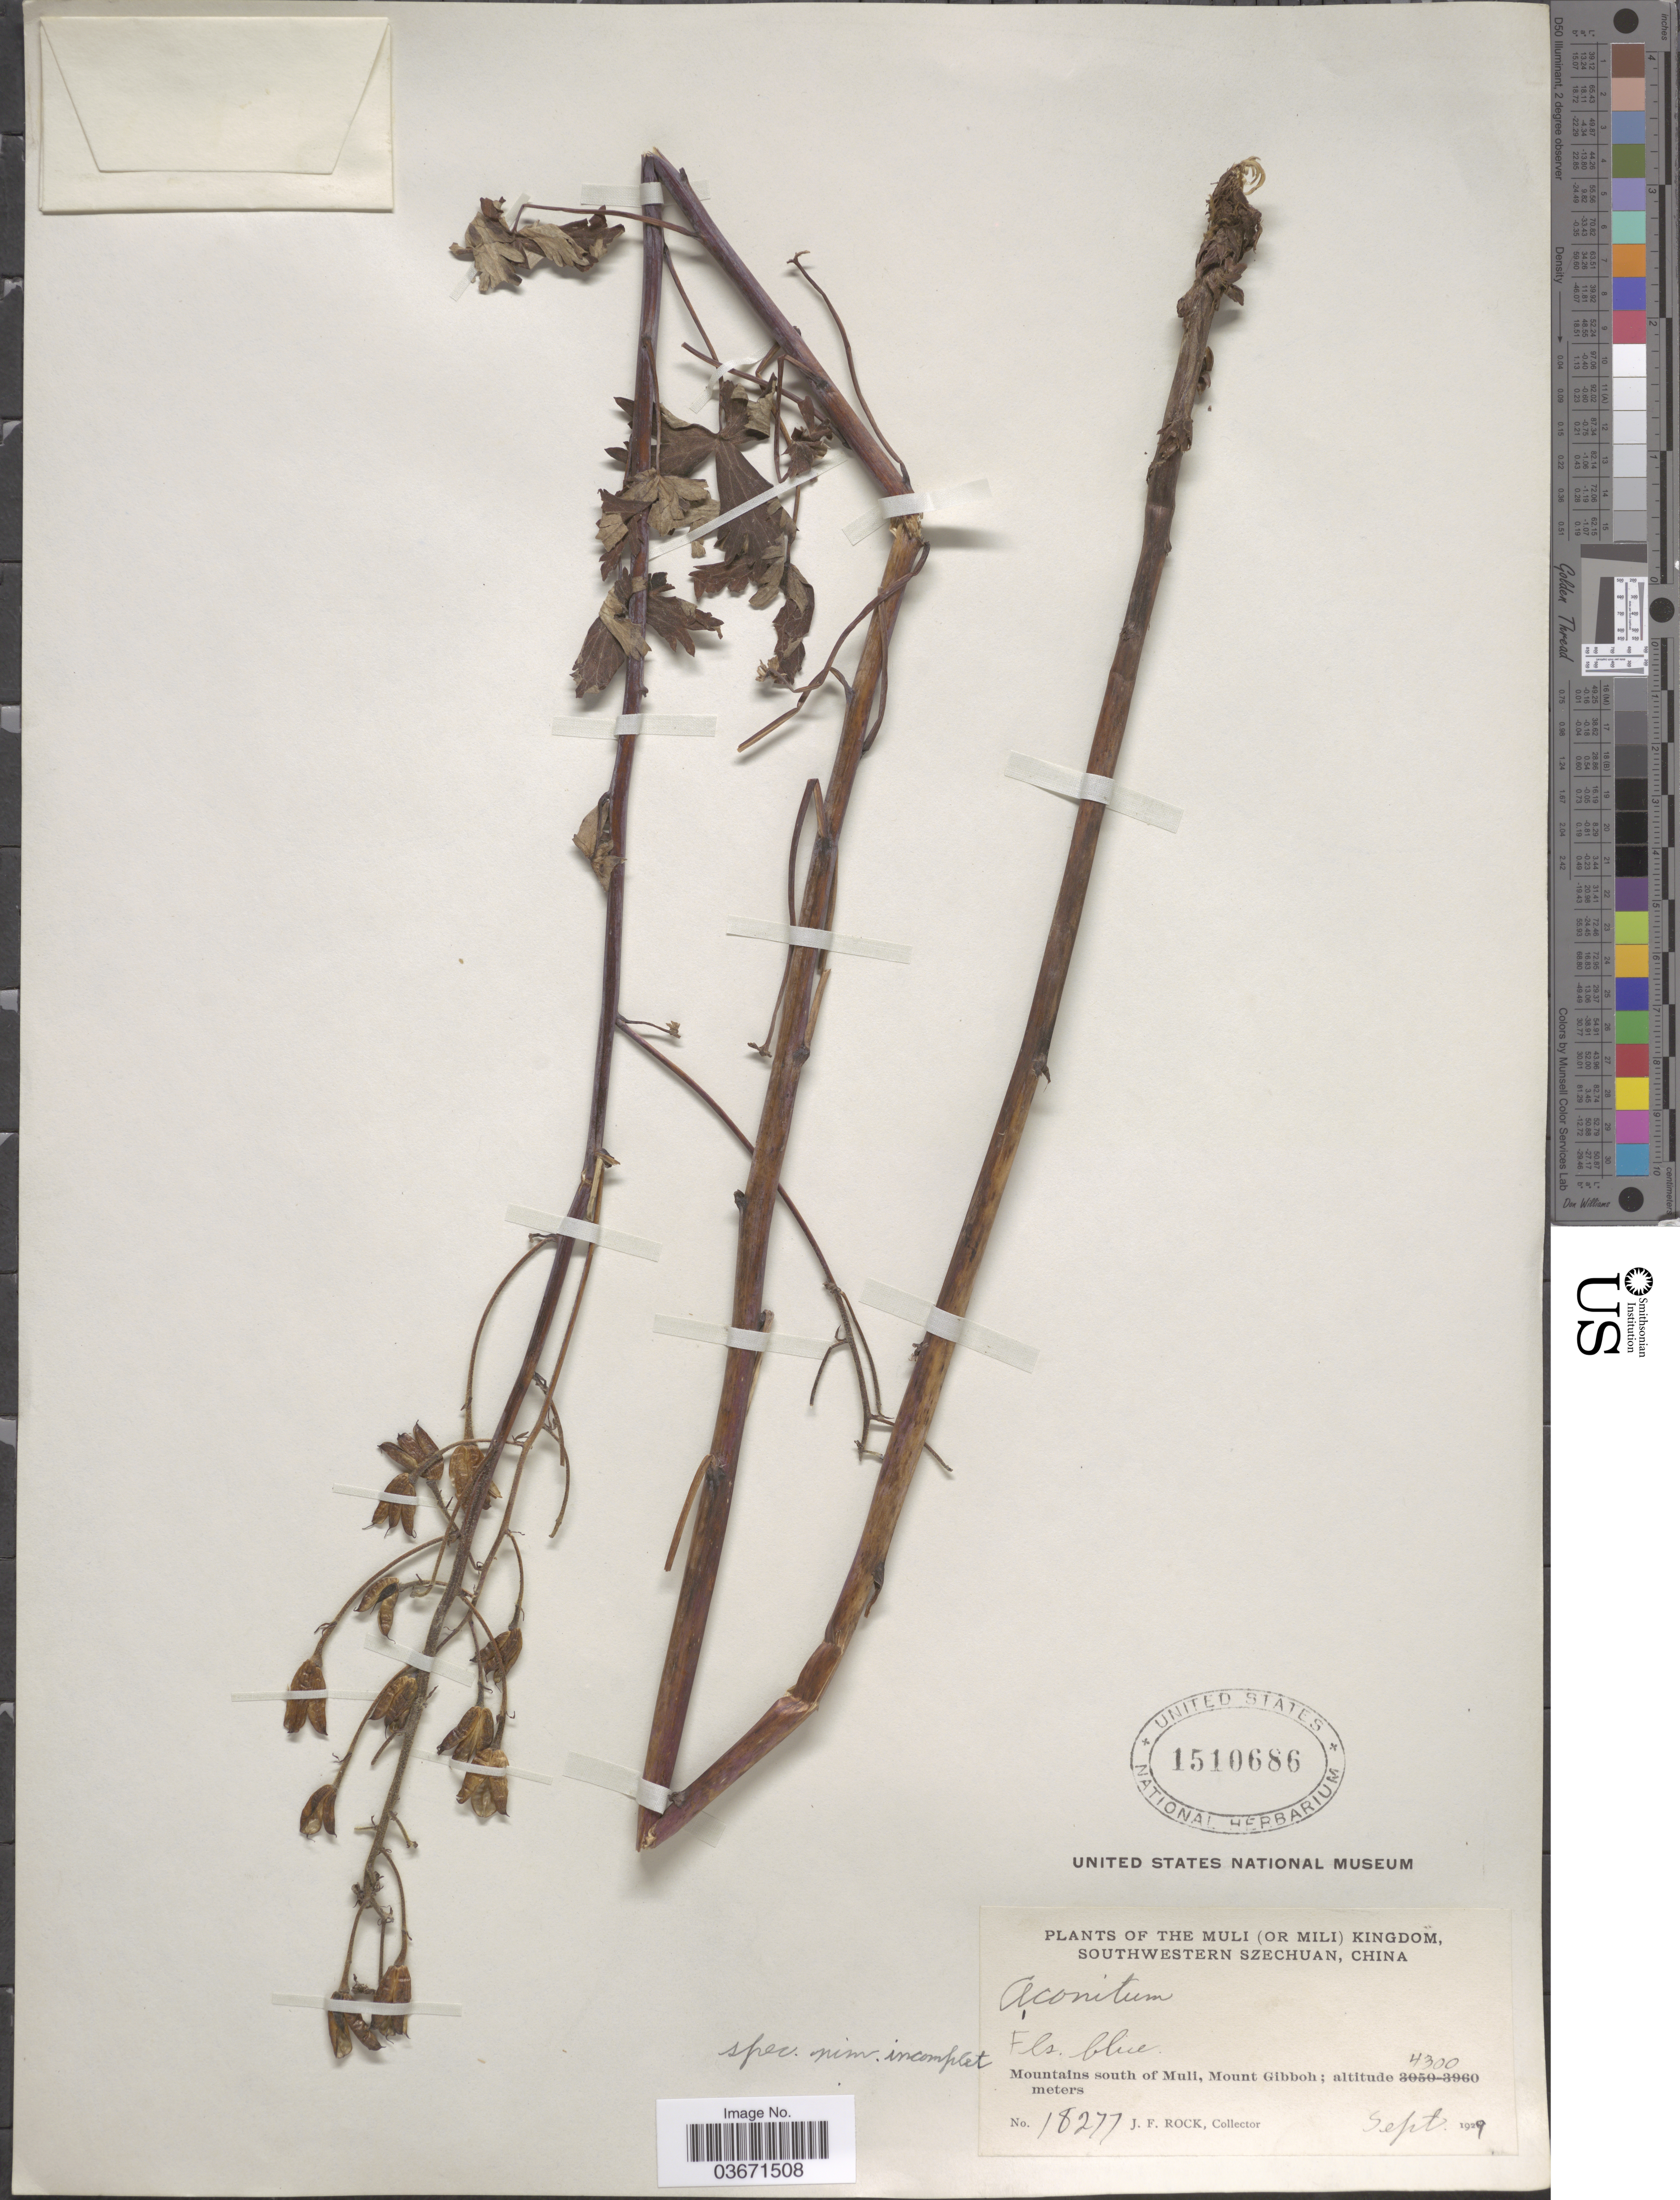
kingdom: Plantae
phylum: Tracheophyta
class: Magnoliopsida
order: Ranunculales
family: Ranunculaceae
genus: Aconitum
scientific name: Aconitum sp.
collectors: J. Rock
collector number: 18277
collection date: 1929-09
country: China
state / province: Sichuan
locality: The Muli (or Mili) Kingdom, Southwestern Szechuan. Mountains south of Muli, Mount Gibboh.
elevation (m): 4300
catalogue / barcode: US 1510686